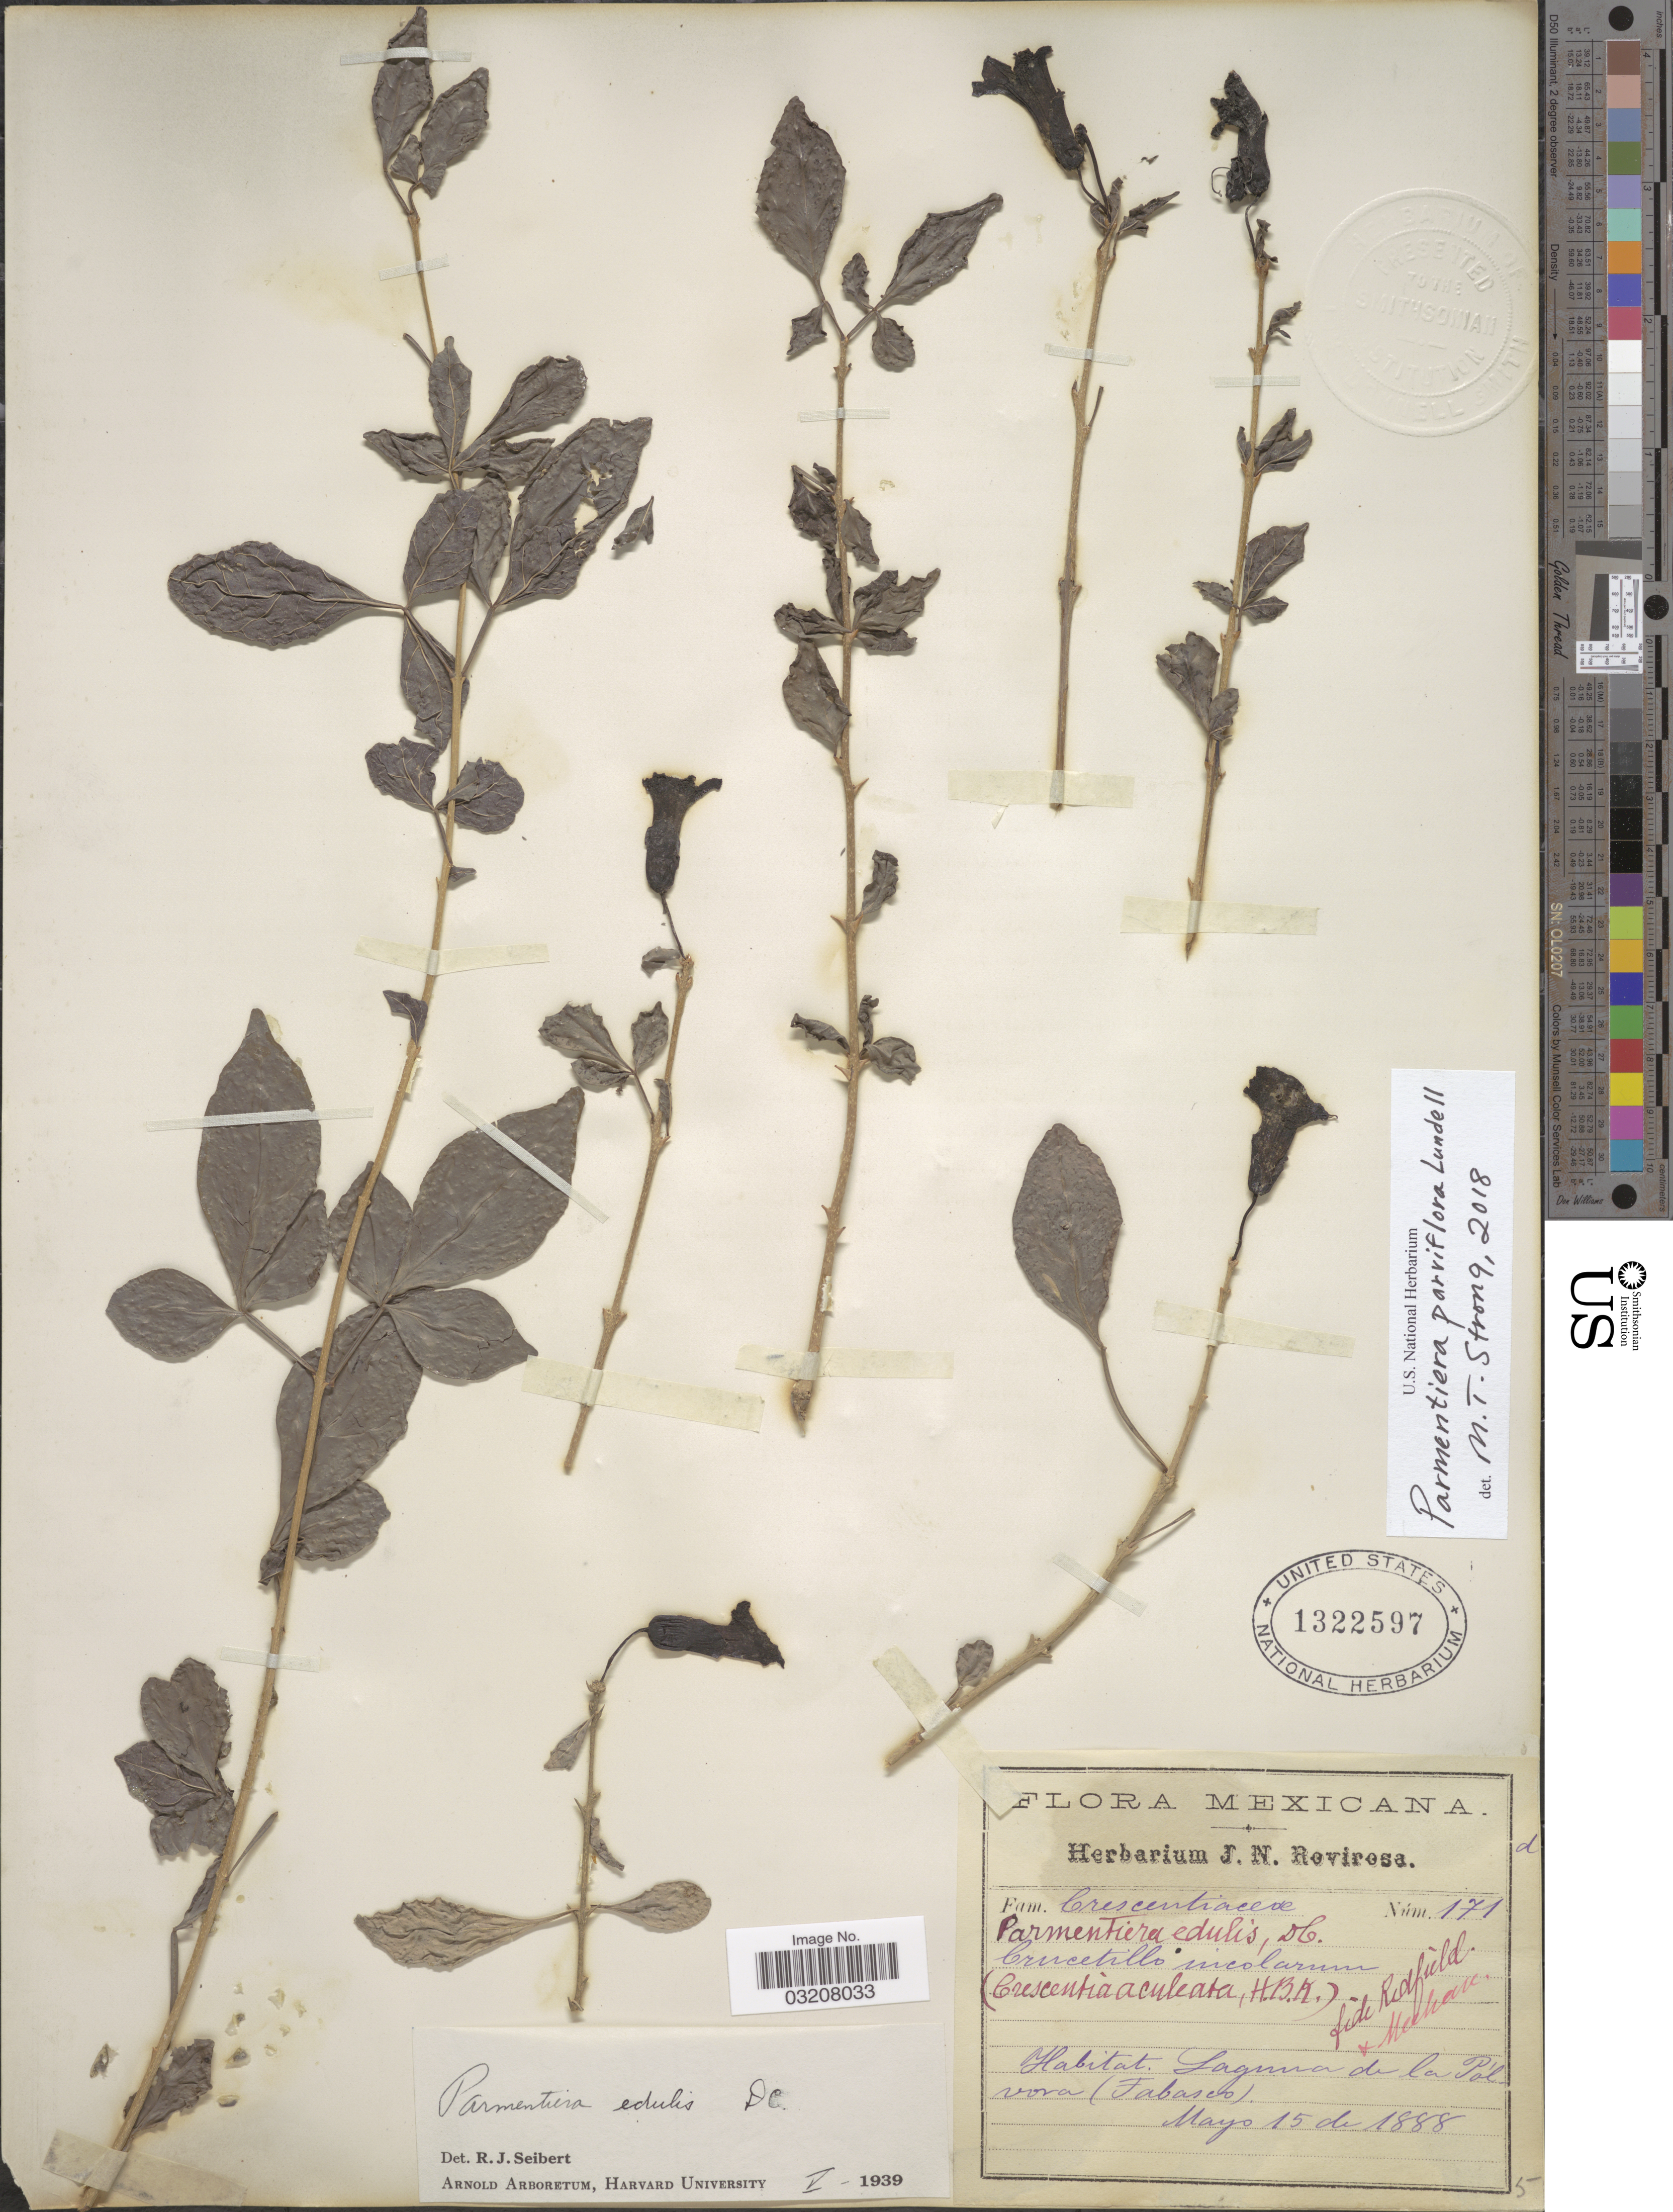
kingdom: Plantae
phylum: Tracheophyta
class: Magnoliopsida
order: Lamiales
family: Bignoniaceae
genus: Parmentiera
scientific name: Parmentiera parviflora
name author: Lundell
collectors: ex herb. J. N. Rovirosa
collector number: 171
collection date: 1888-05-15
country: Mexico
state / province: Tabasco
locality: Fide Redfield & Mechau [unsure placement]. Laguna de la Polvora (Tabasco).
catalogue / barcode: US 1322597